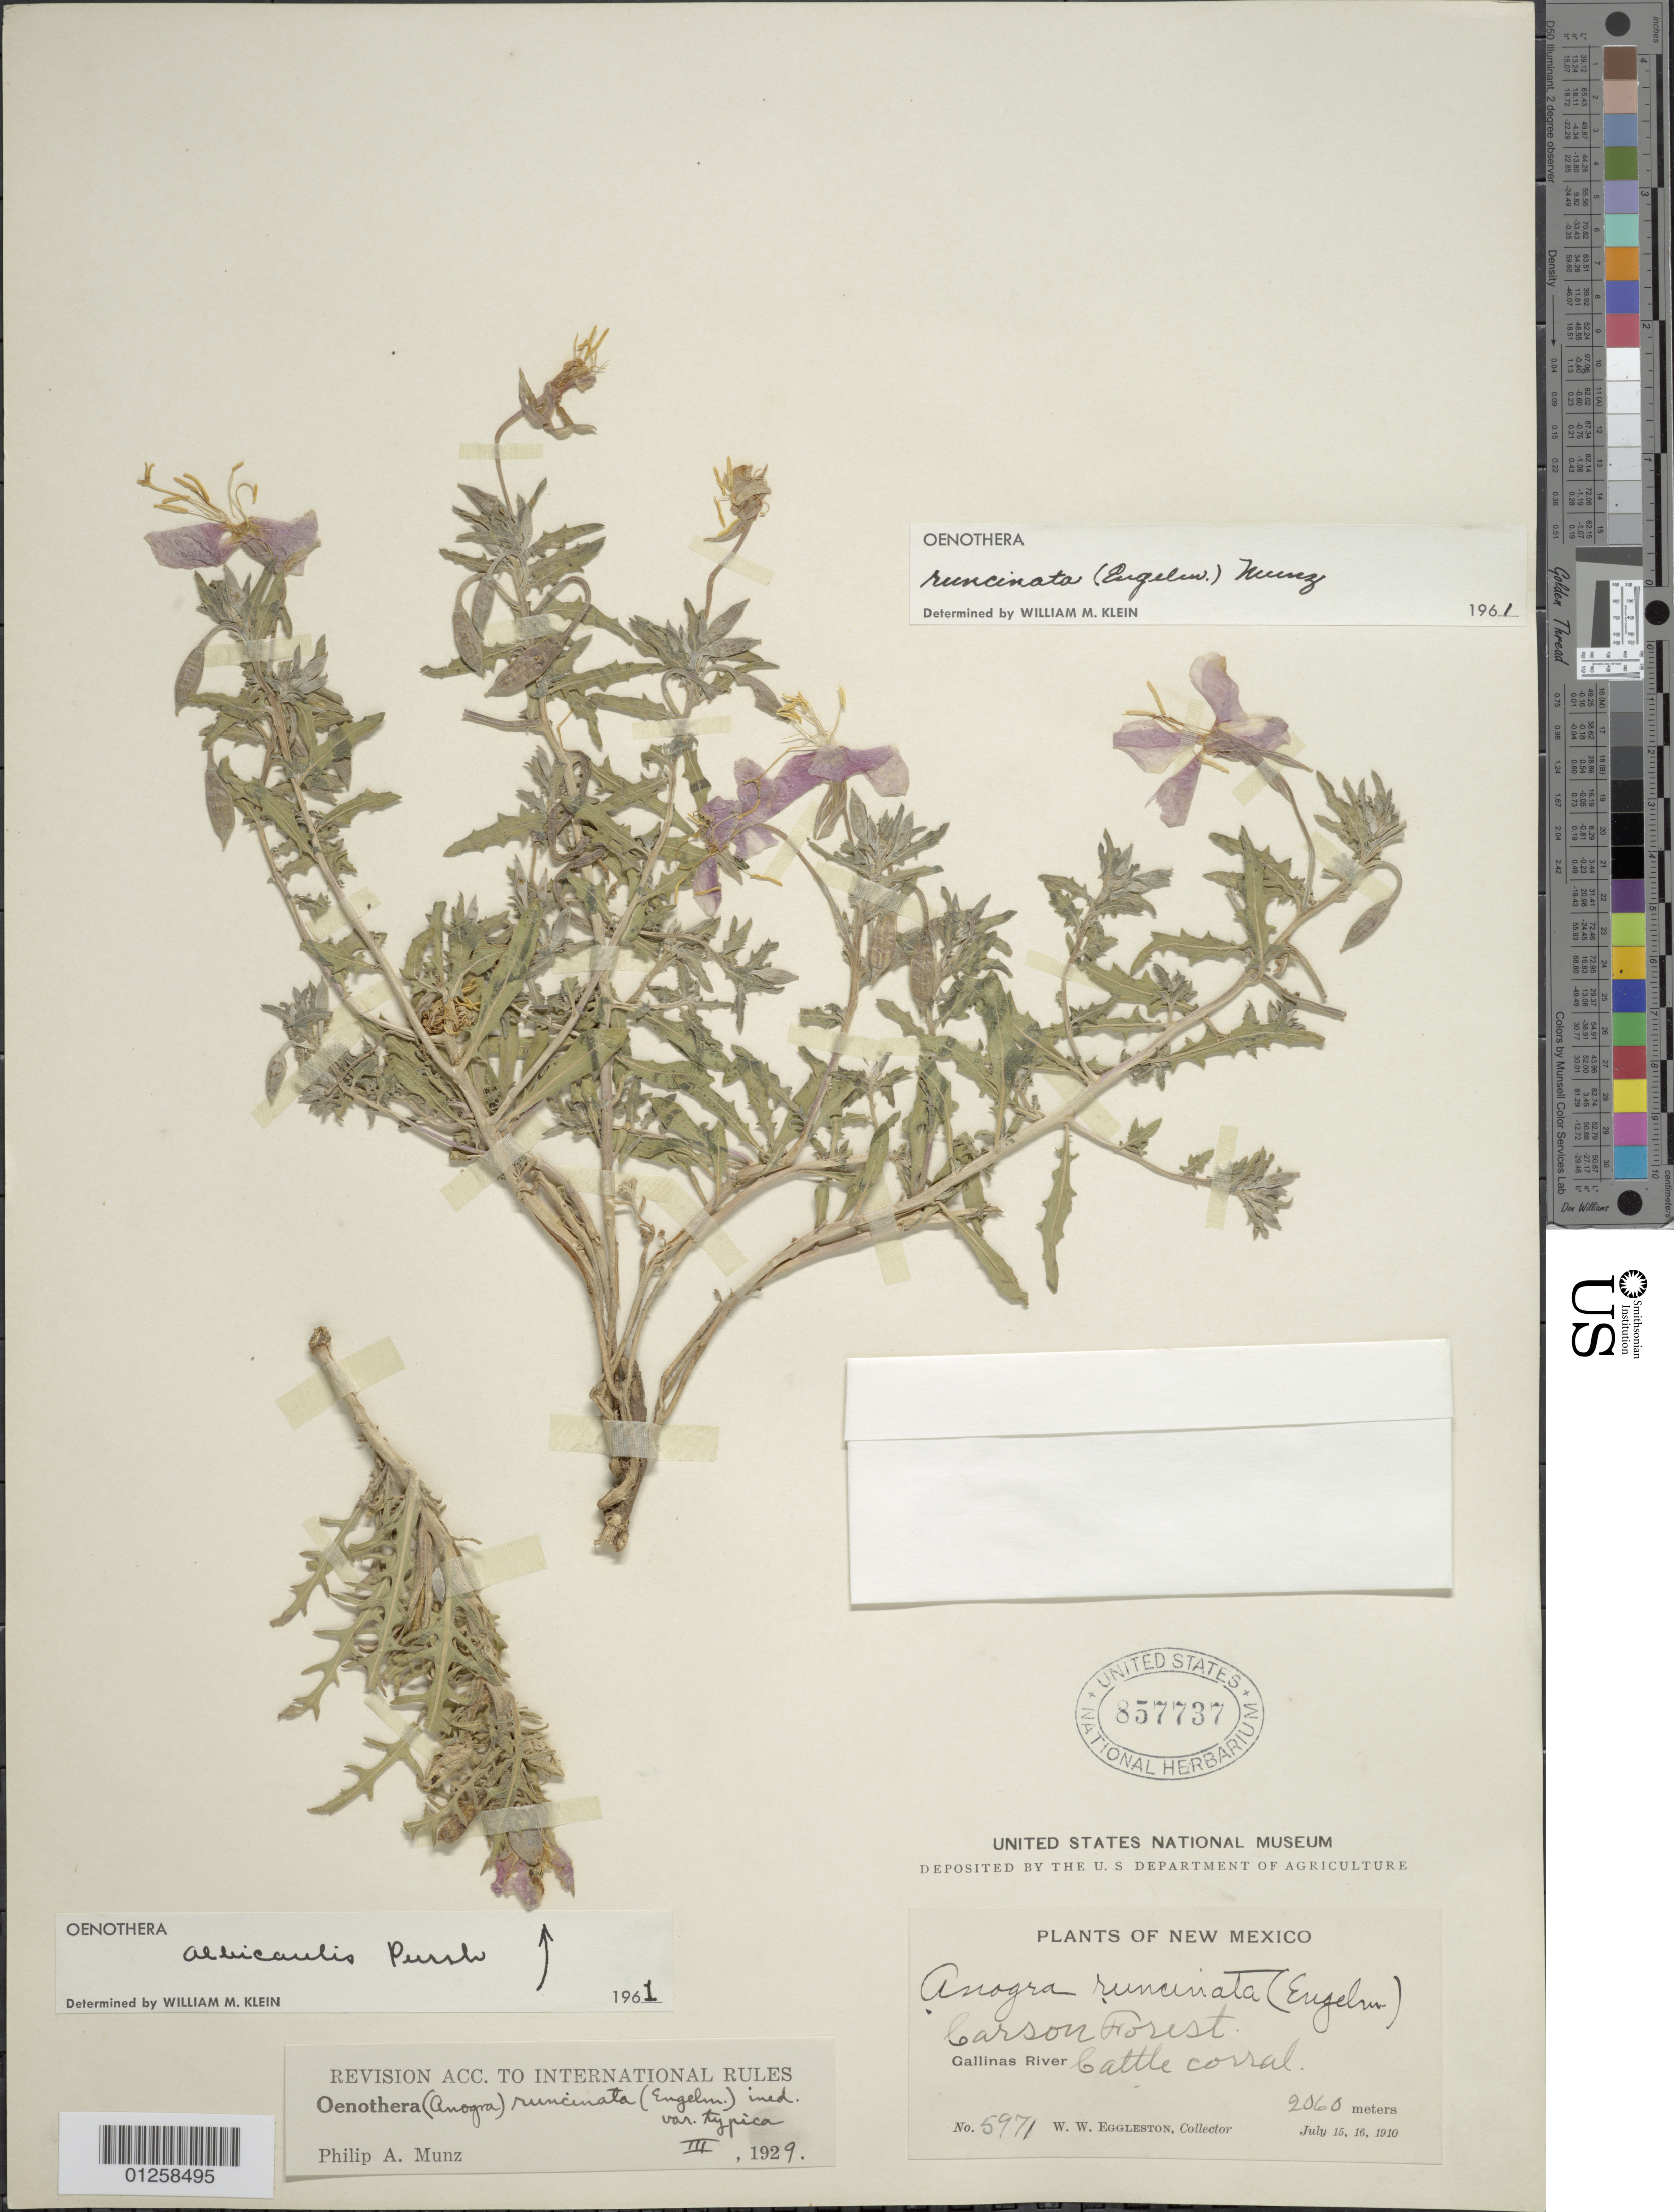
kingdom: Plantae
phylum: Tracheophyta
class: Magnoliopsida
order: Myrtales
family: Onagraceae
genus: Oenothera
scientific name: Oenothera pallida subsp. runcinata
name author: (Engelm.) Munz & W.M. Klein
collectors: W. W. Eggleston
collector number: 5971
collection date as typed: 15 - 16 Jul 1910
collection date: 1910-07-15/1910-07-16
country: United States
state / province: New Mexico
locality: Carson Forest. Gallinas River.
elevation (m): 2060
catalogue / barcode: US 857737